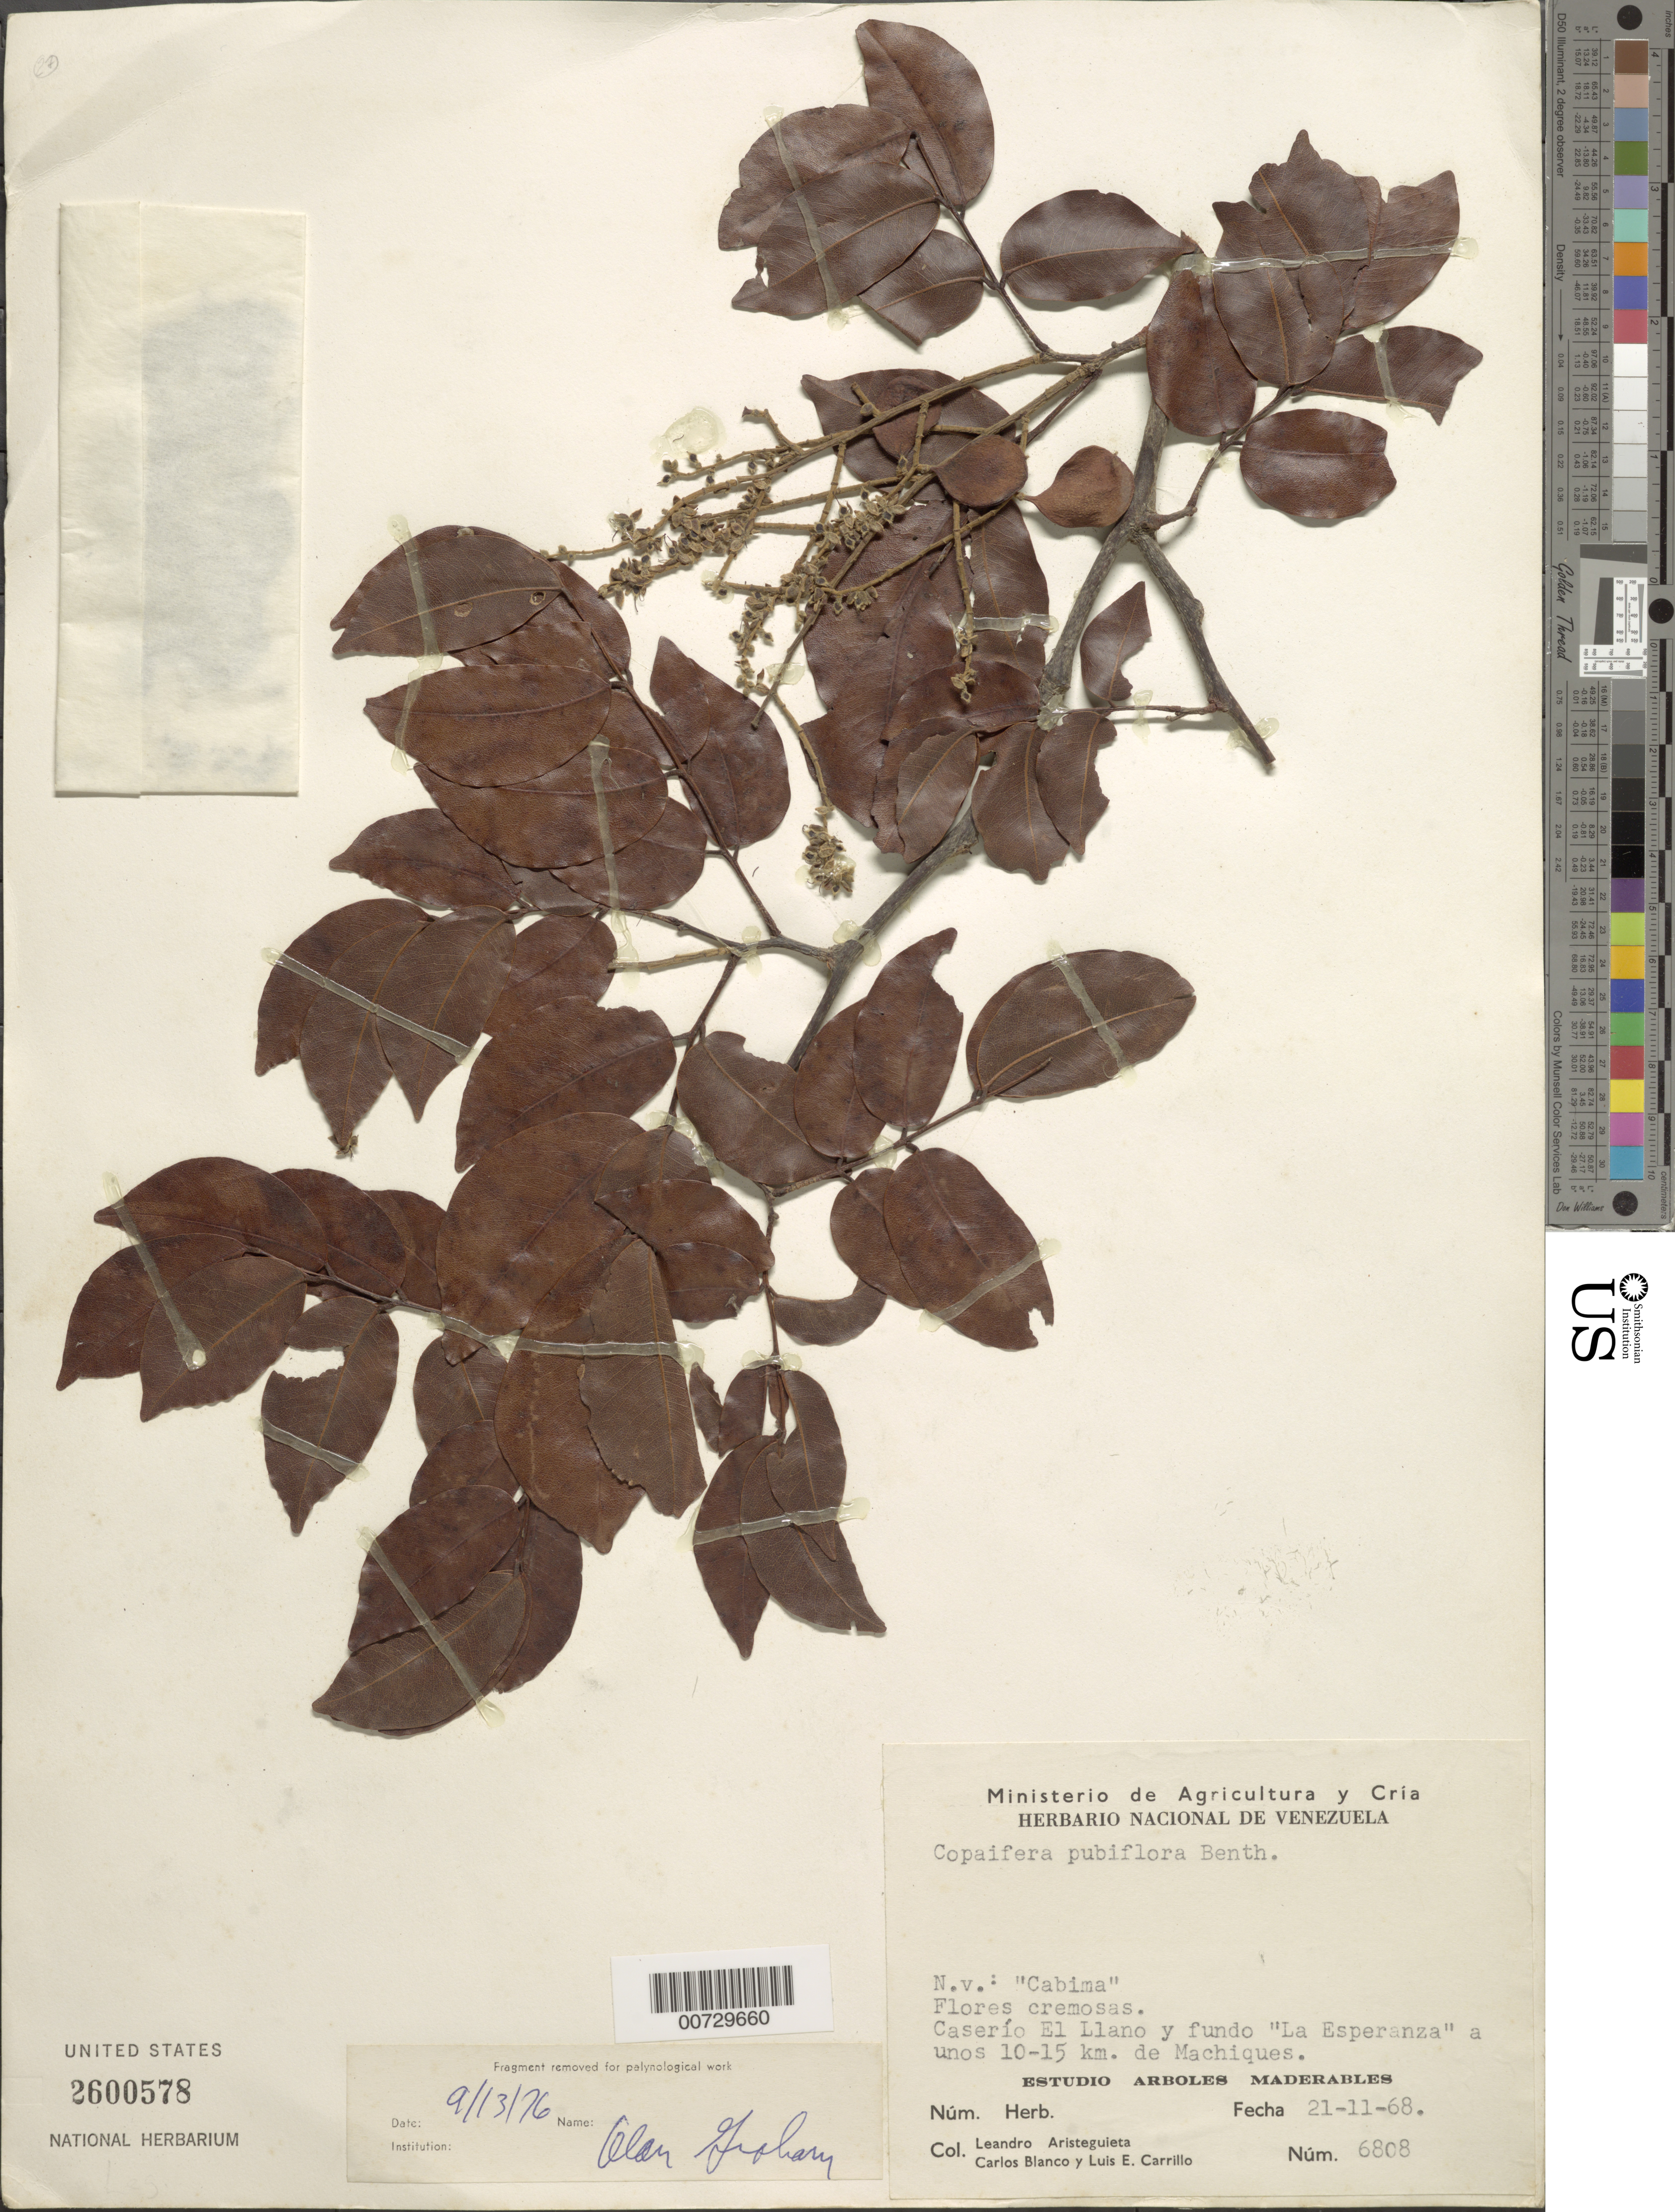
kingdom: Plantae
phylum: Tracheophyta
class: Magnoliopsida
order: Fabales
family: Fabaceae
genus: Copaifera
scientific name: Copaifera pubiflora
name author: Benth.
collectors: L. Aristeguieta, C. A. Blanco & L. Carillo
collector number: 6808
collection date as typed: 21 Nov 1968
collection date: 1968-11-21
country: Venezuela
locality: Caserio El Llano and fundo "La Esperanza"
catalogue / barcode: US 2600578